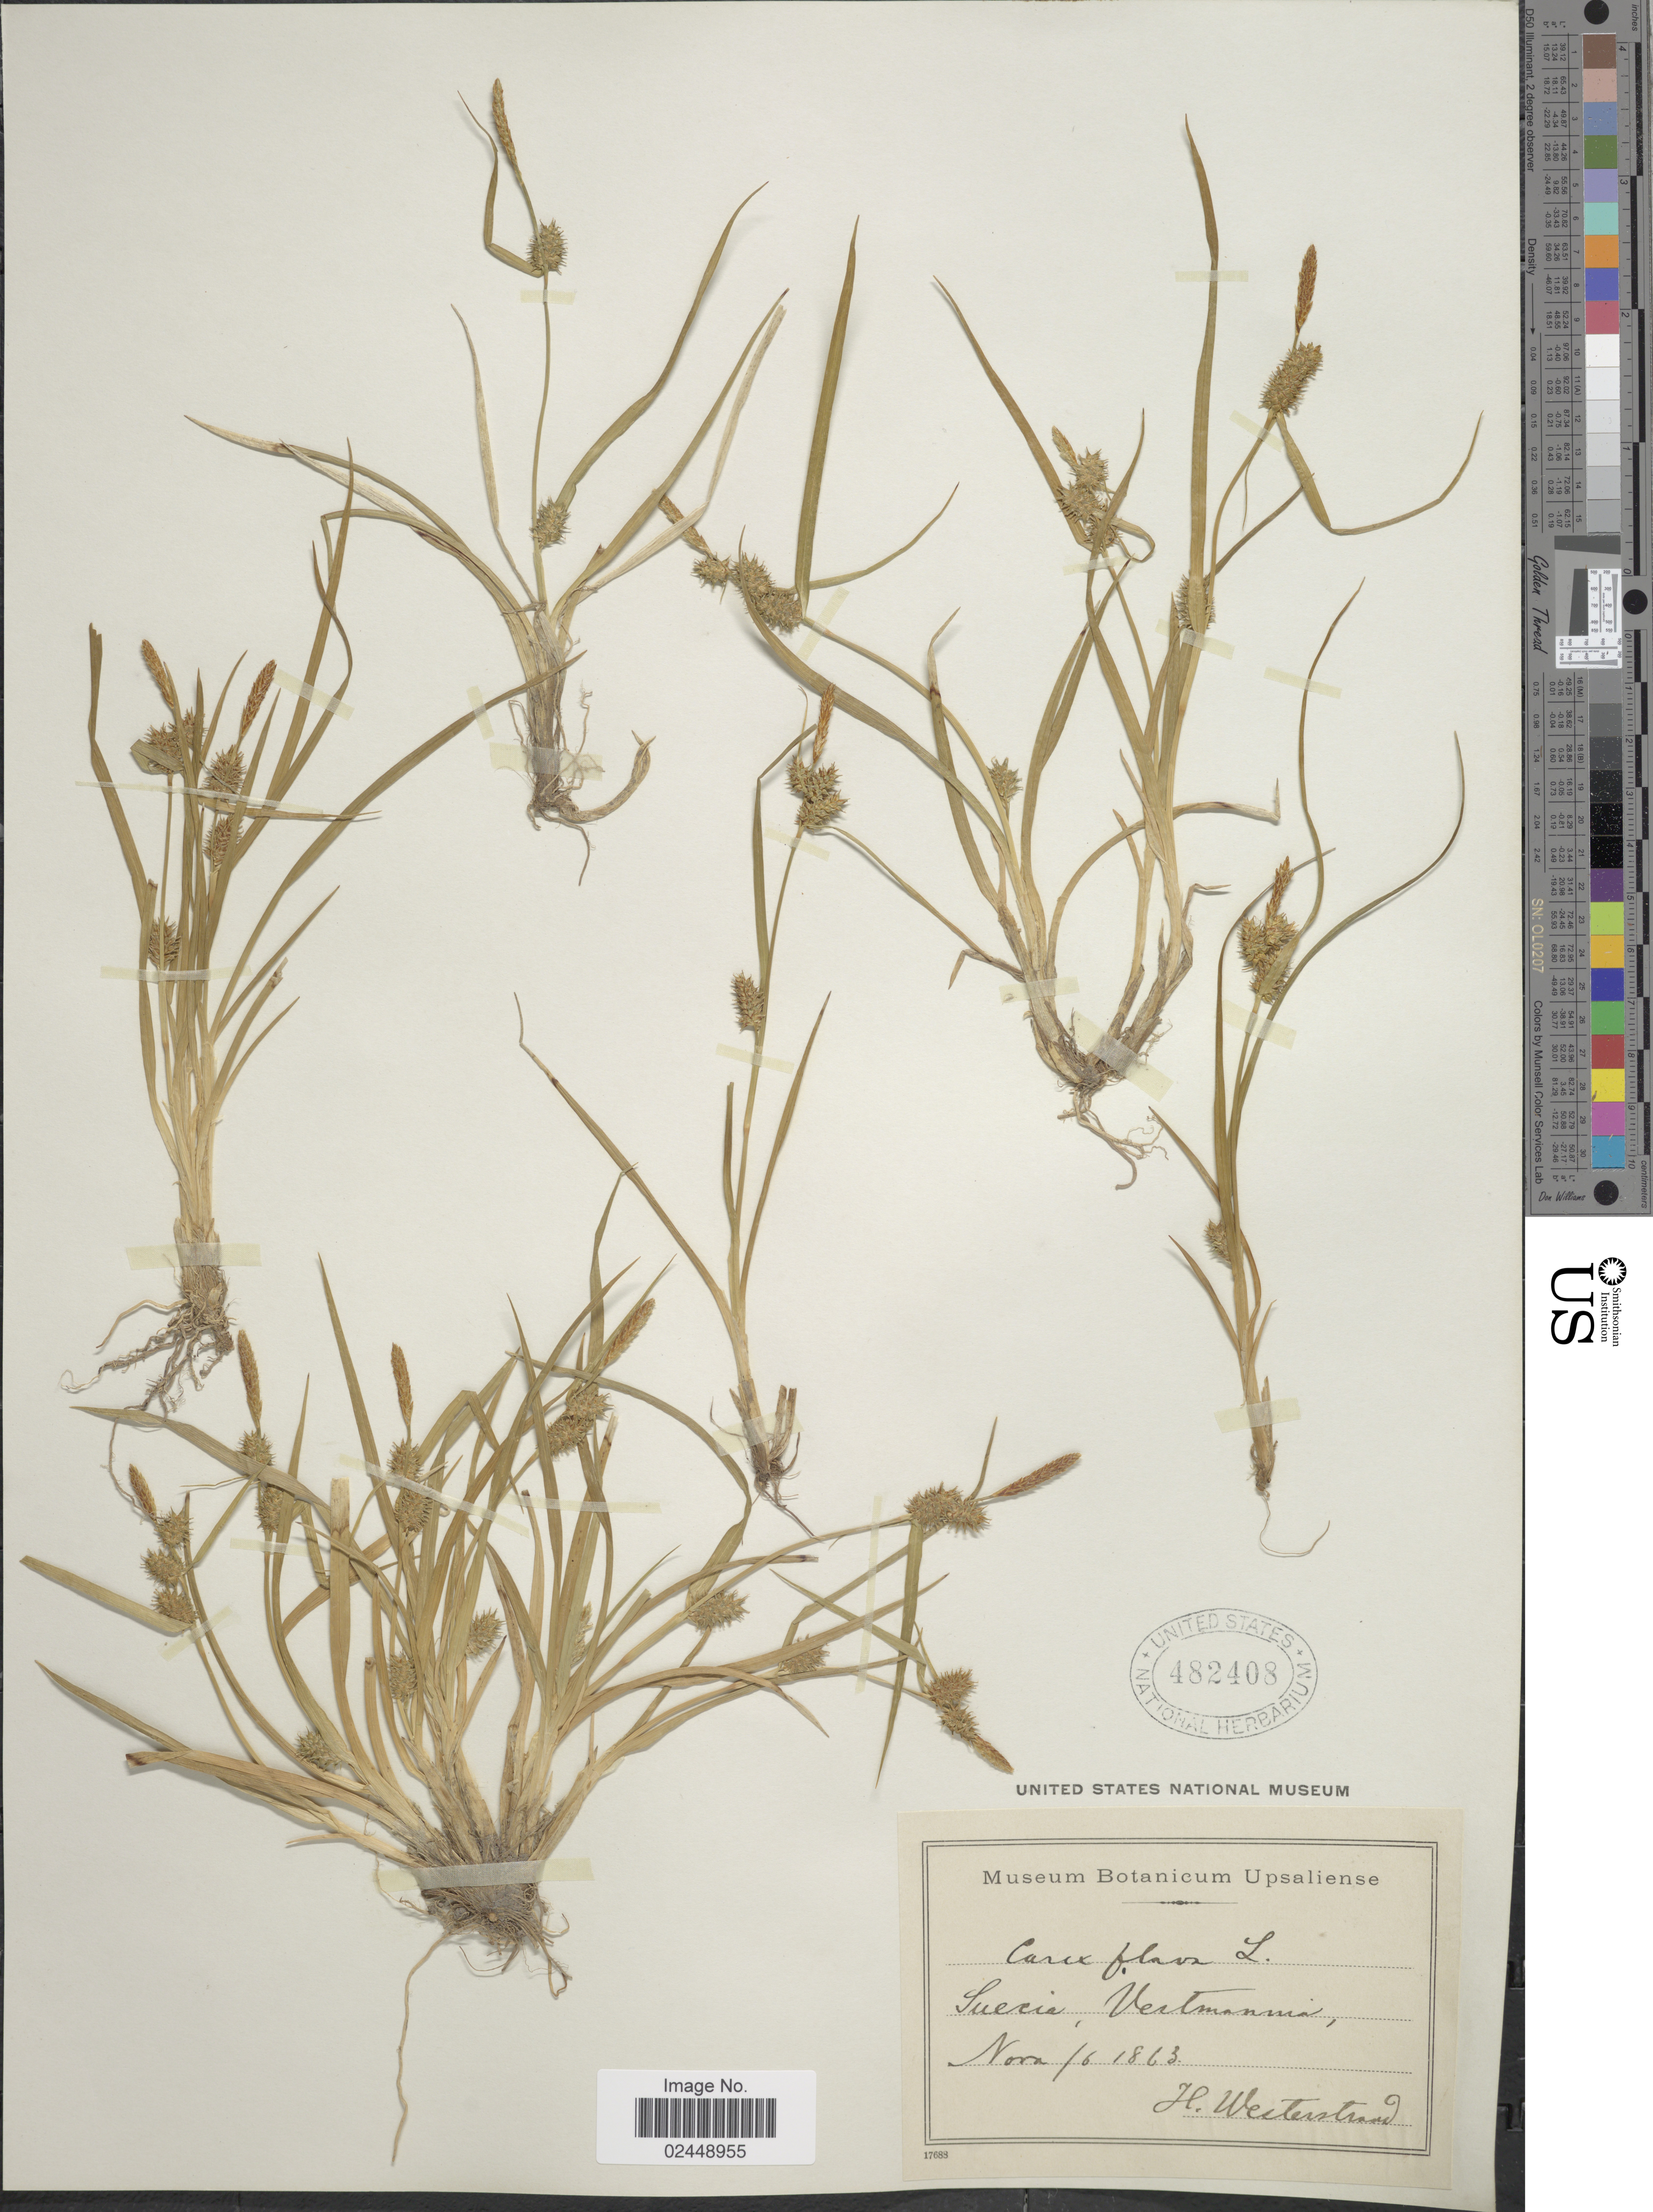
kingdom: Plantae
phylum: Tracheophyta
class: Liliopsida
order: Poales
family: Cyperaceae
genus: Carex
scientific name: Carex flava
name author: L.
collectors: H. Westerstrand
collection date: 1863-06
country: Sweden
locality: Suecia, Vestmannia, Nora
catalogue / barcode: US 482408